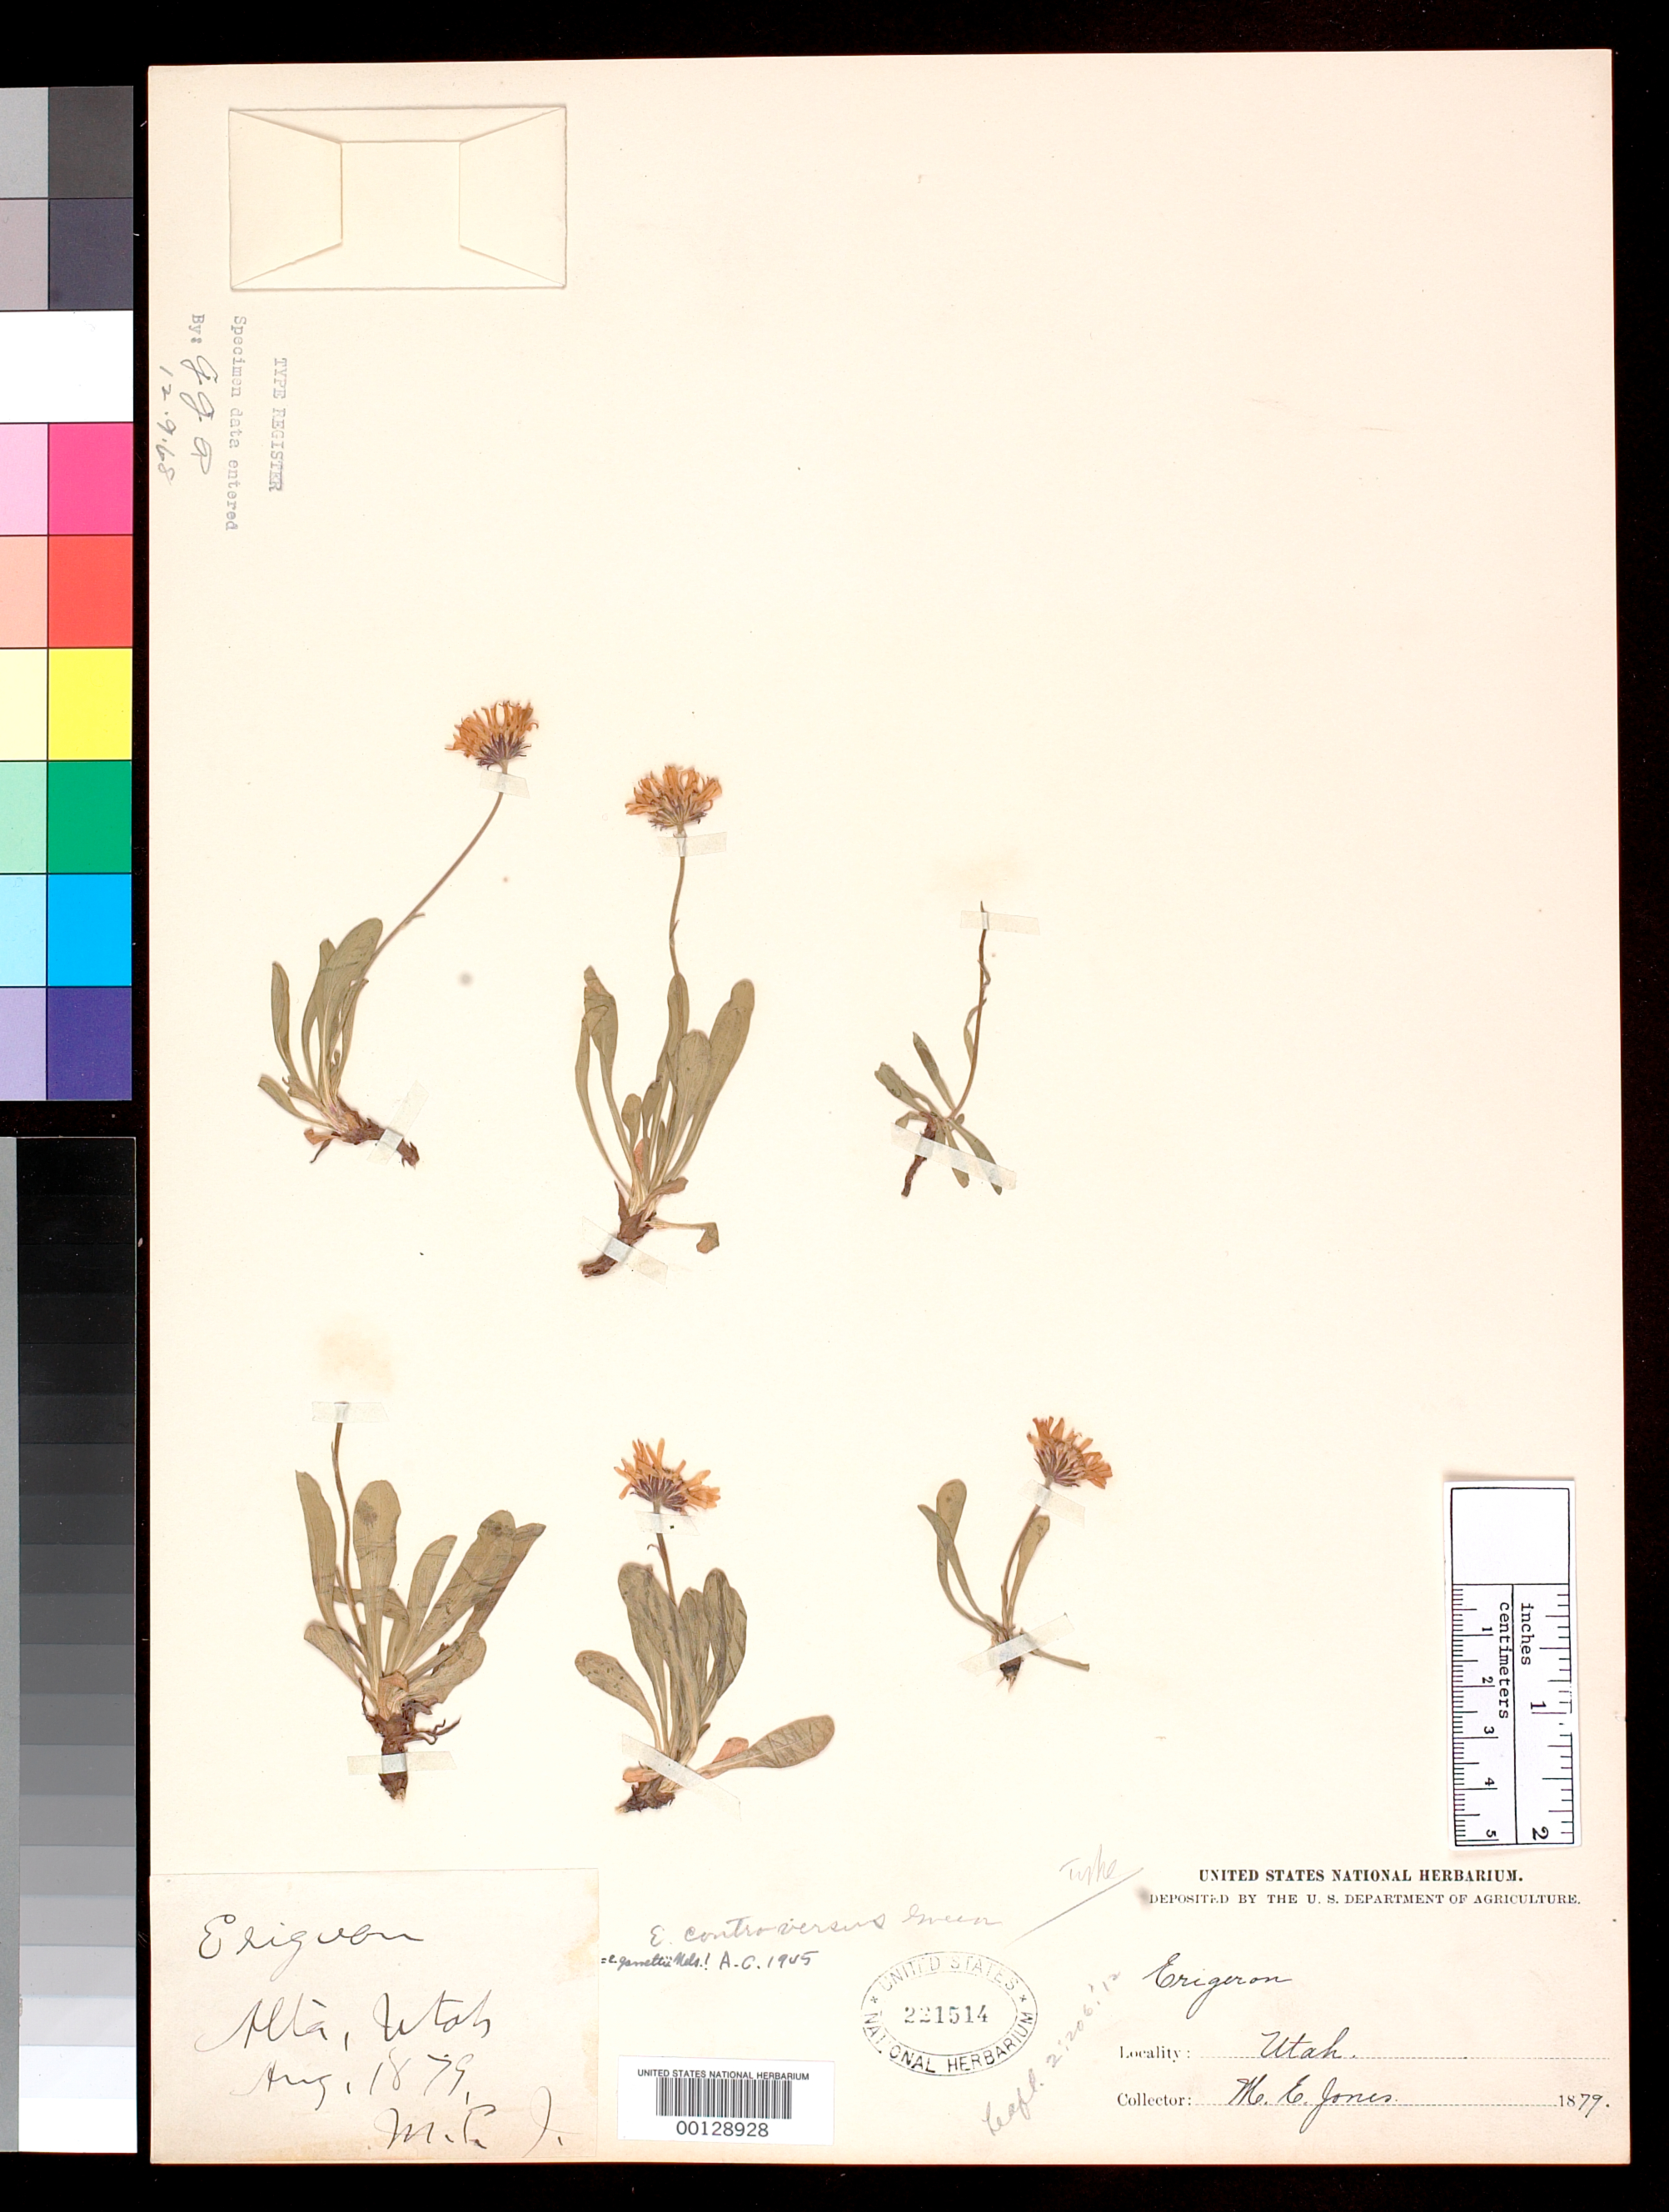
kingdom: Plantae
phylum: Tracheophyta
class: Magnoliopsida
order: Asterales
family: Asteraceae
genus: Erigeron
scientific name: Erigeron controversus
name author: Greene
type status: Holotype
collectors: M. E. Jones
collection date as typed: Aug 1879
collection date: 1879-08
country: United States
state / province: Utah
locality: Alta.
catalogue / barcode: US 221514